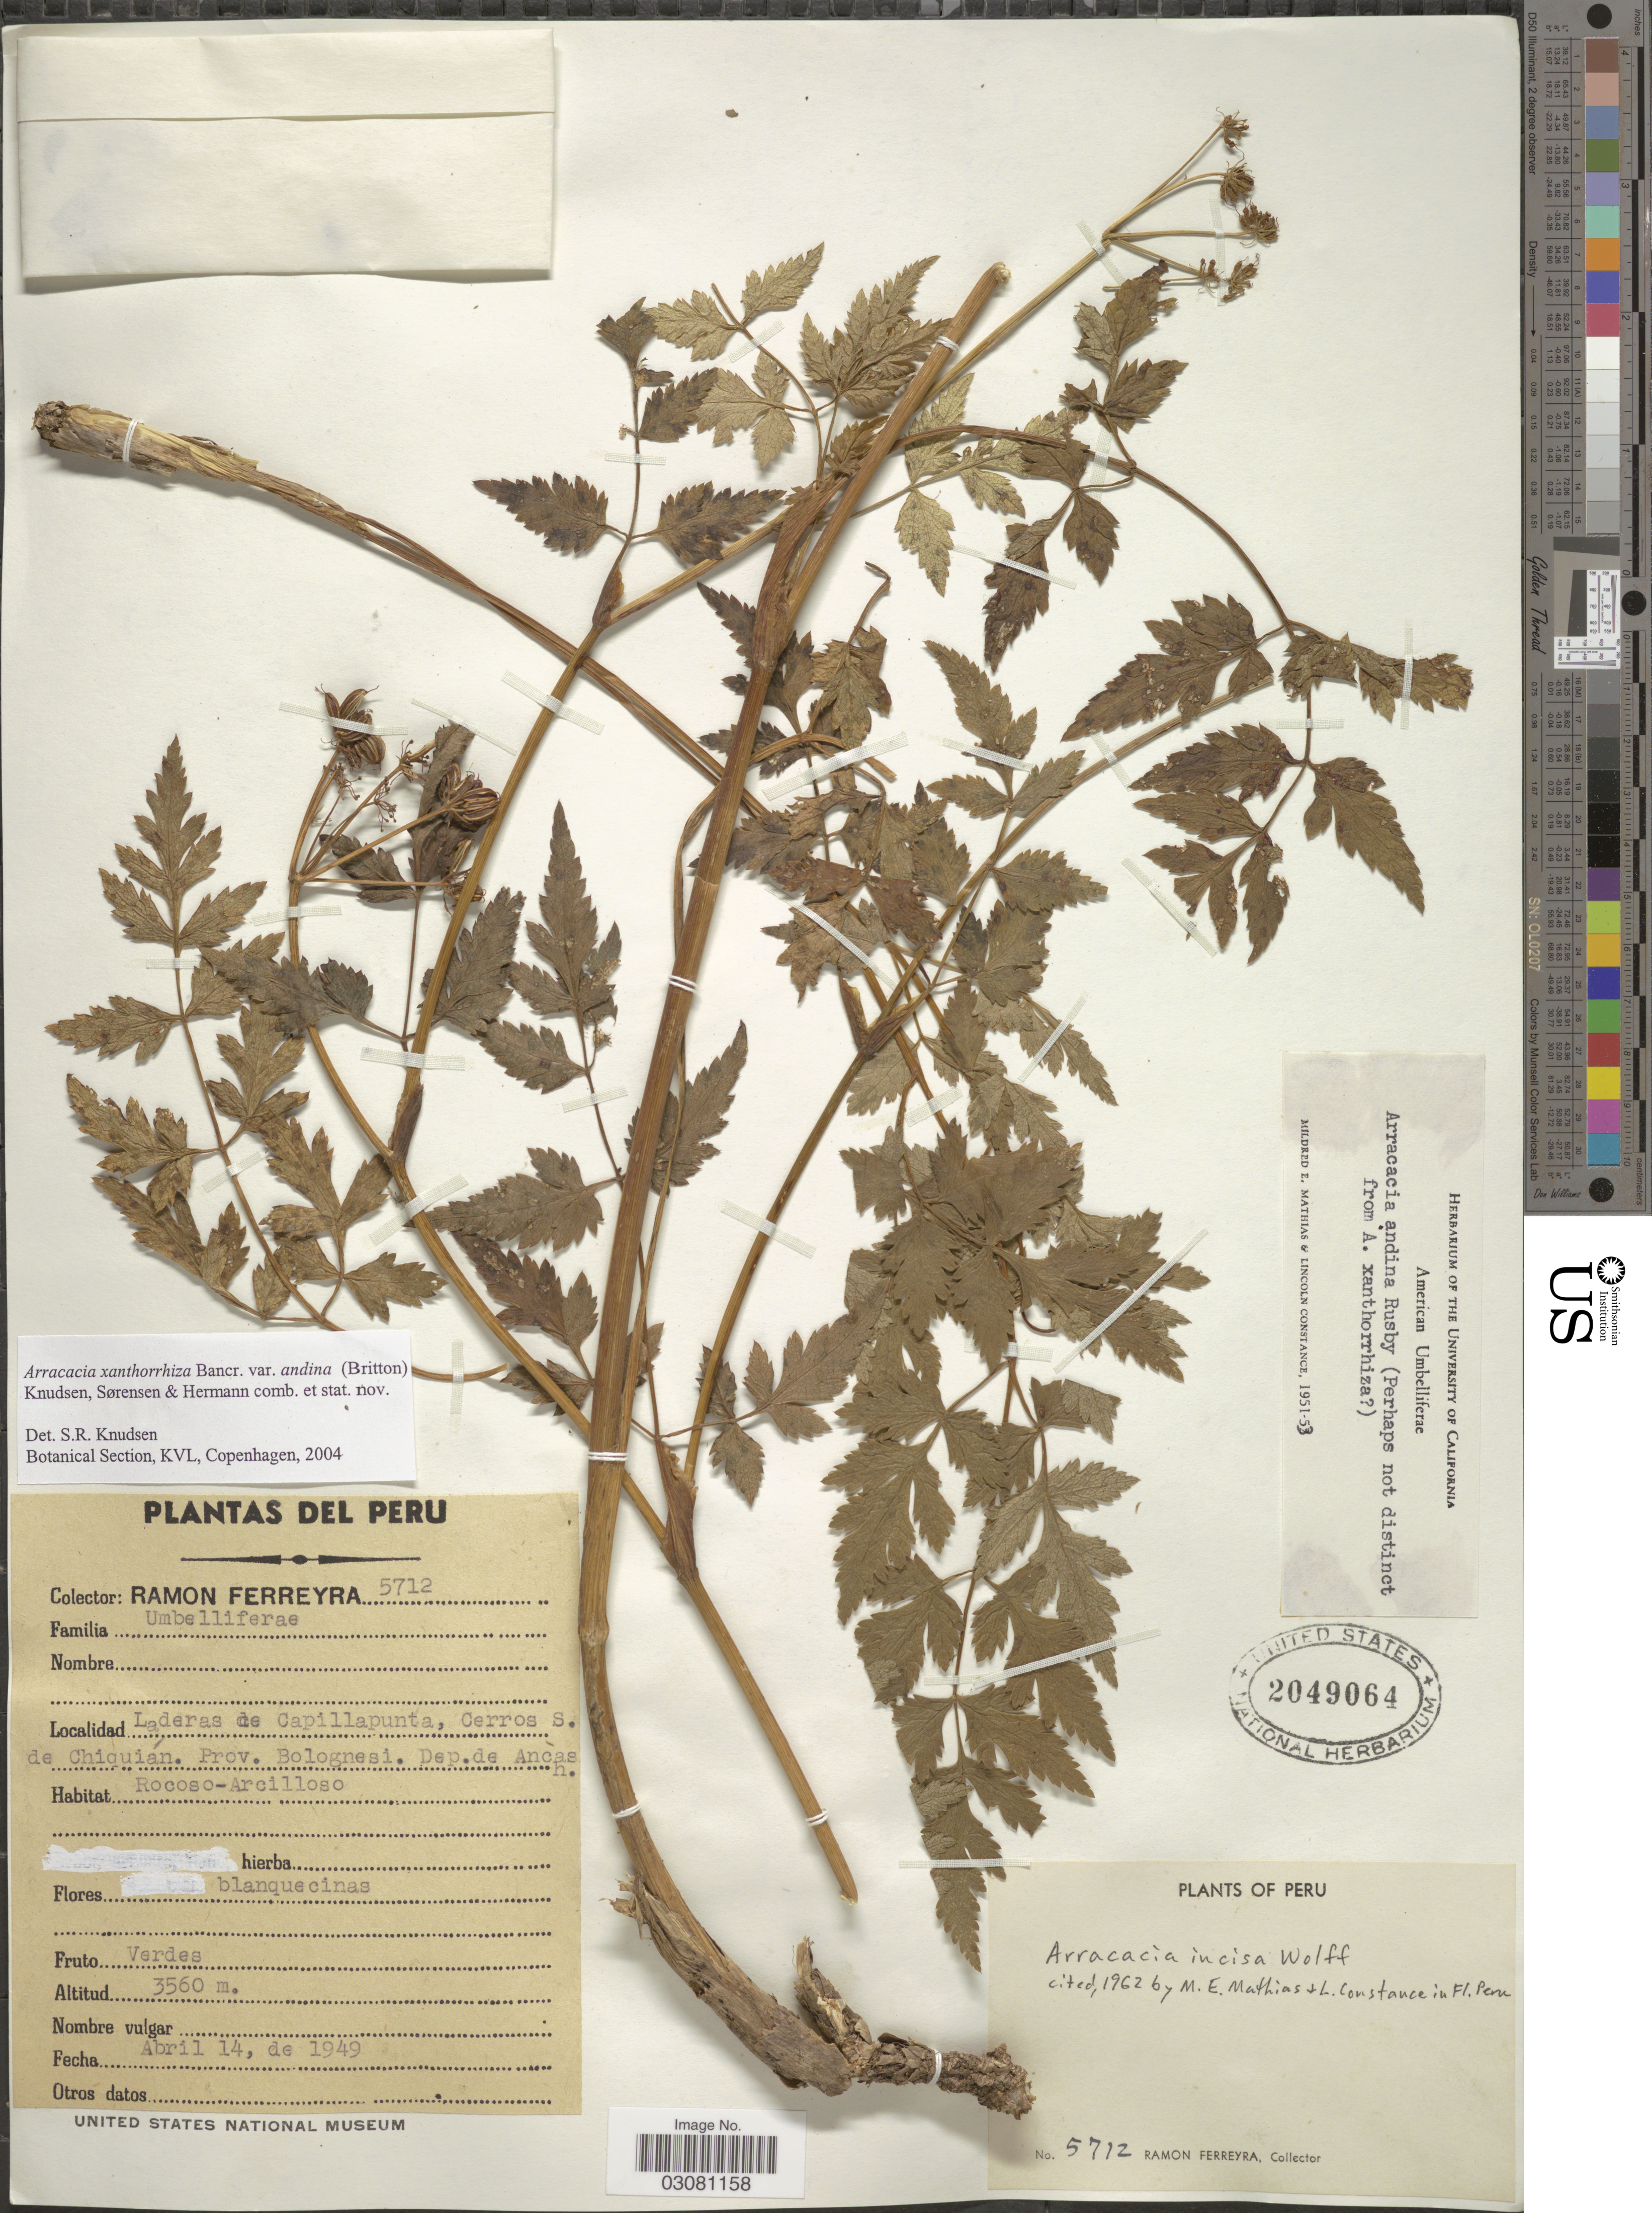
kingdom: Plantae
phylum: Tracheophyta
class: Magnoliopsida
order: Apiales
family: Apiaceae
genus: Arracacia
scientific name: Arracacia xanthorrhiza var. andina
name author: (Britton) S. Knudsen et al.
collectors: R. A. Ferreyra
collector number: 5712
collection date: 1949-04-14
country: Peru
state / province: Ancash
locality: Laderas de Capillapunta, Cerros S. de Chiquián. Prov. Bolognesi.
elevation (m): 3560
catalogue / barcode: US 2049064